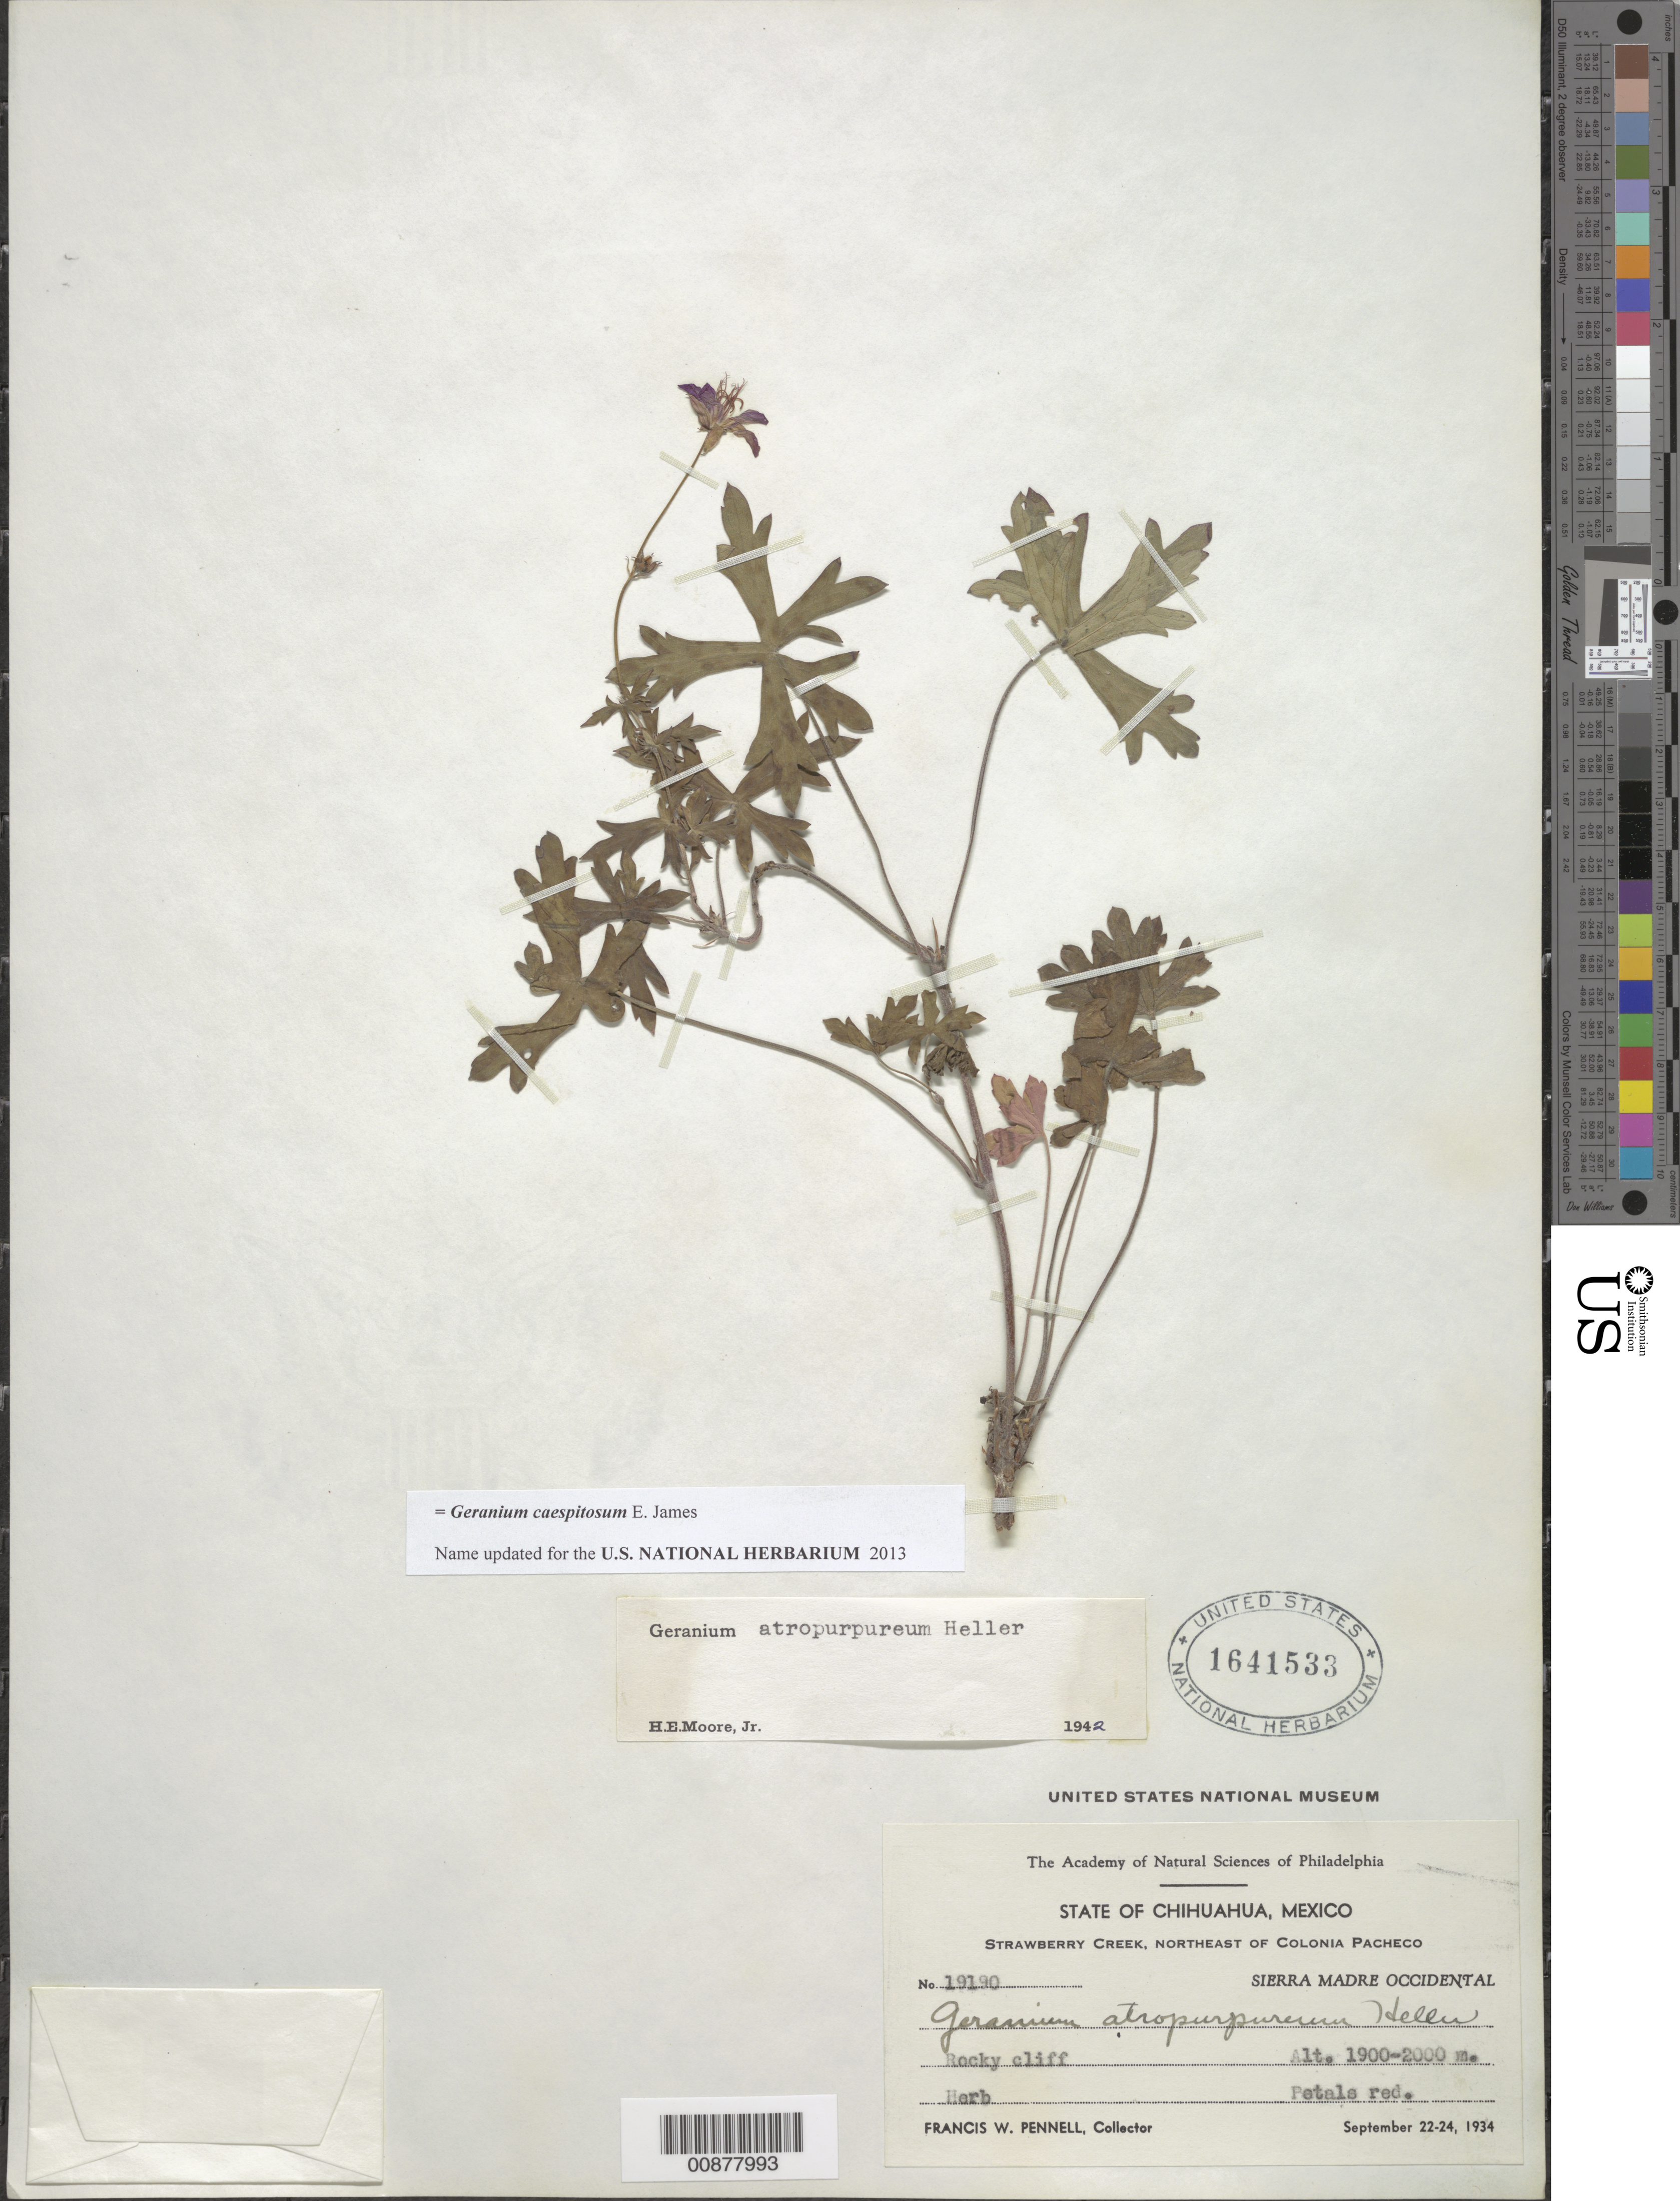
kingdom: Plantae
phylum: Tracheophyta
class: Magnoliopsida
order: Geraniales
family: Geraniaceae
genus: Geranium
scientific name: Geranium atropurpureum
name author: A. Heller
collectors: F. W. Pennell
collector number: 19190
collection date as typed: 22 Sep 1934 to 24 Sep 1934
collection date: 1934-09-22/1934-09-24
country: Mexico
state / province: Chihuahua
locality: Stawberry Creek, northeast of Colonia Pacheco. Sierra Madre Occidental, Chihuahua.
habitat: Rocky cliff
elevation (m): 2000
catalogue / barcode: US 1641533